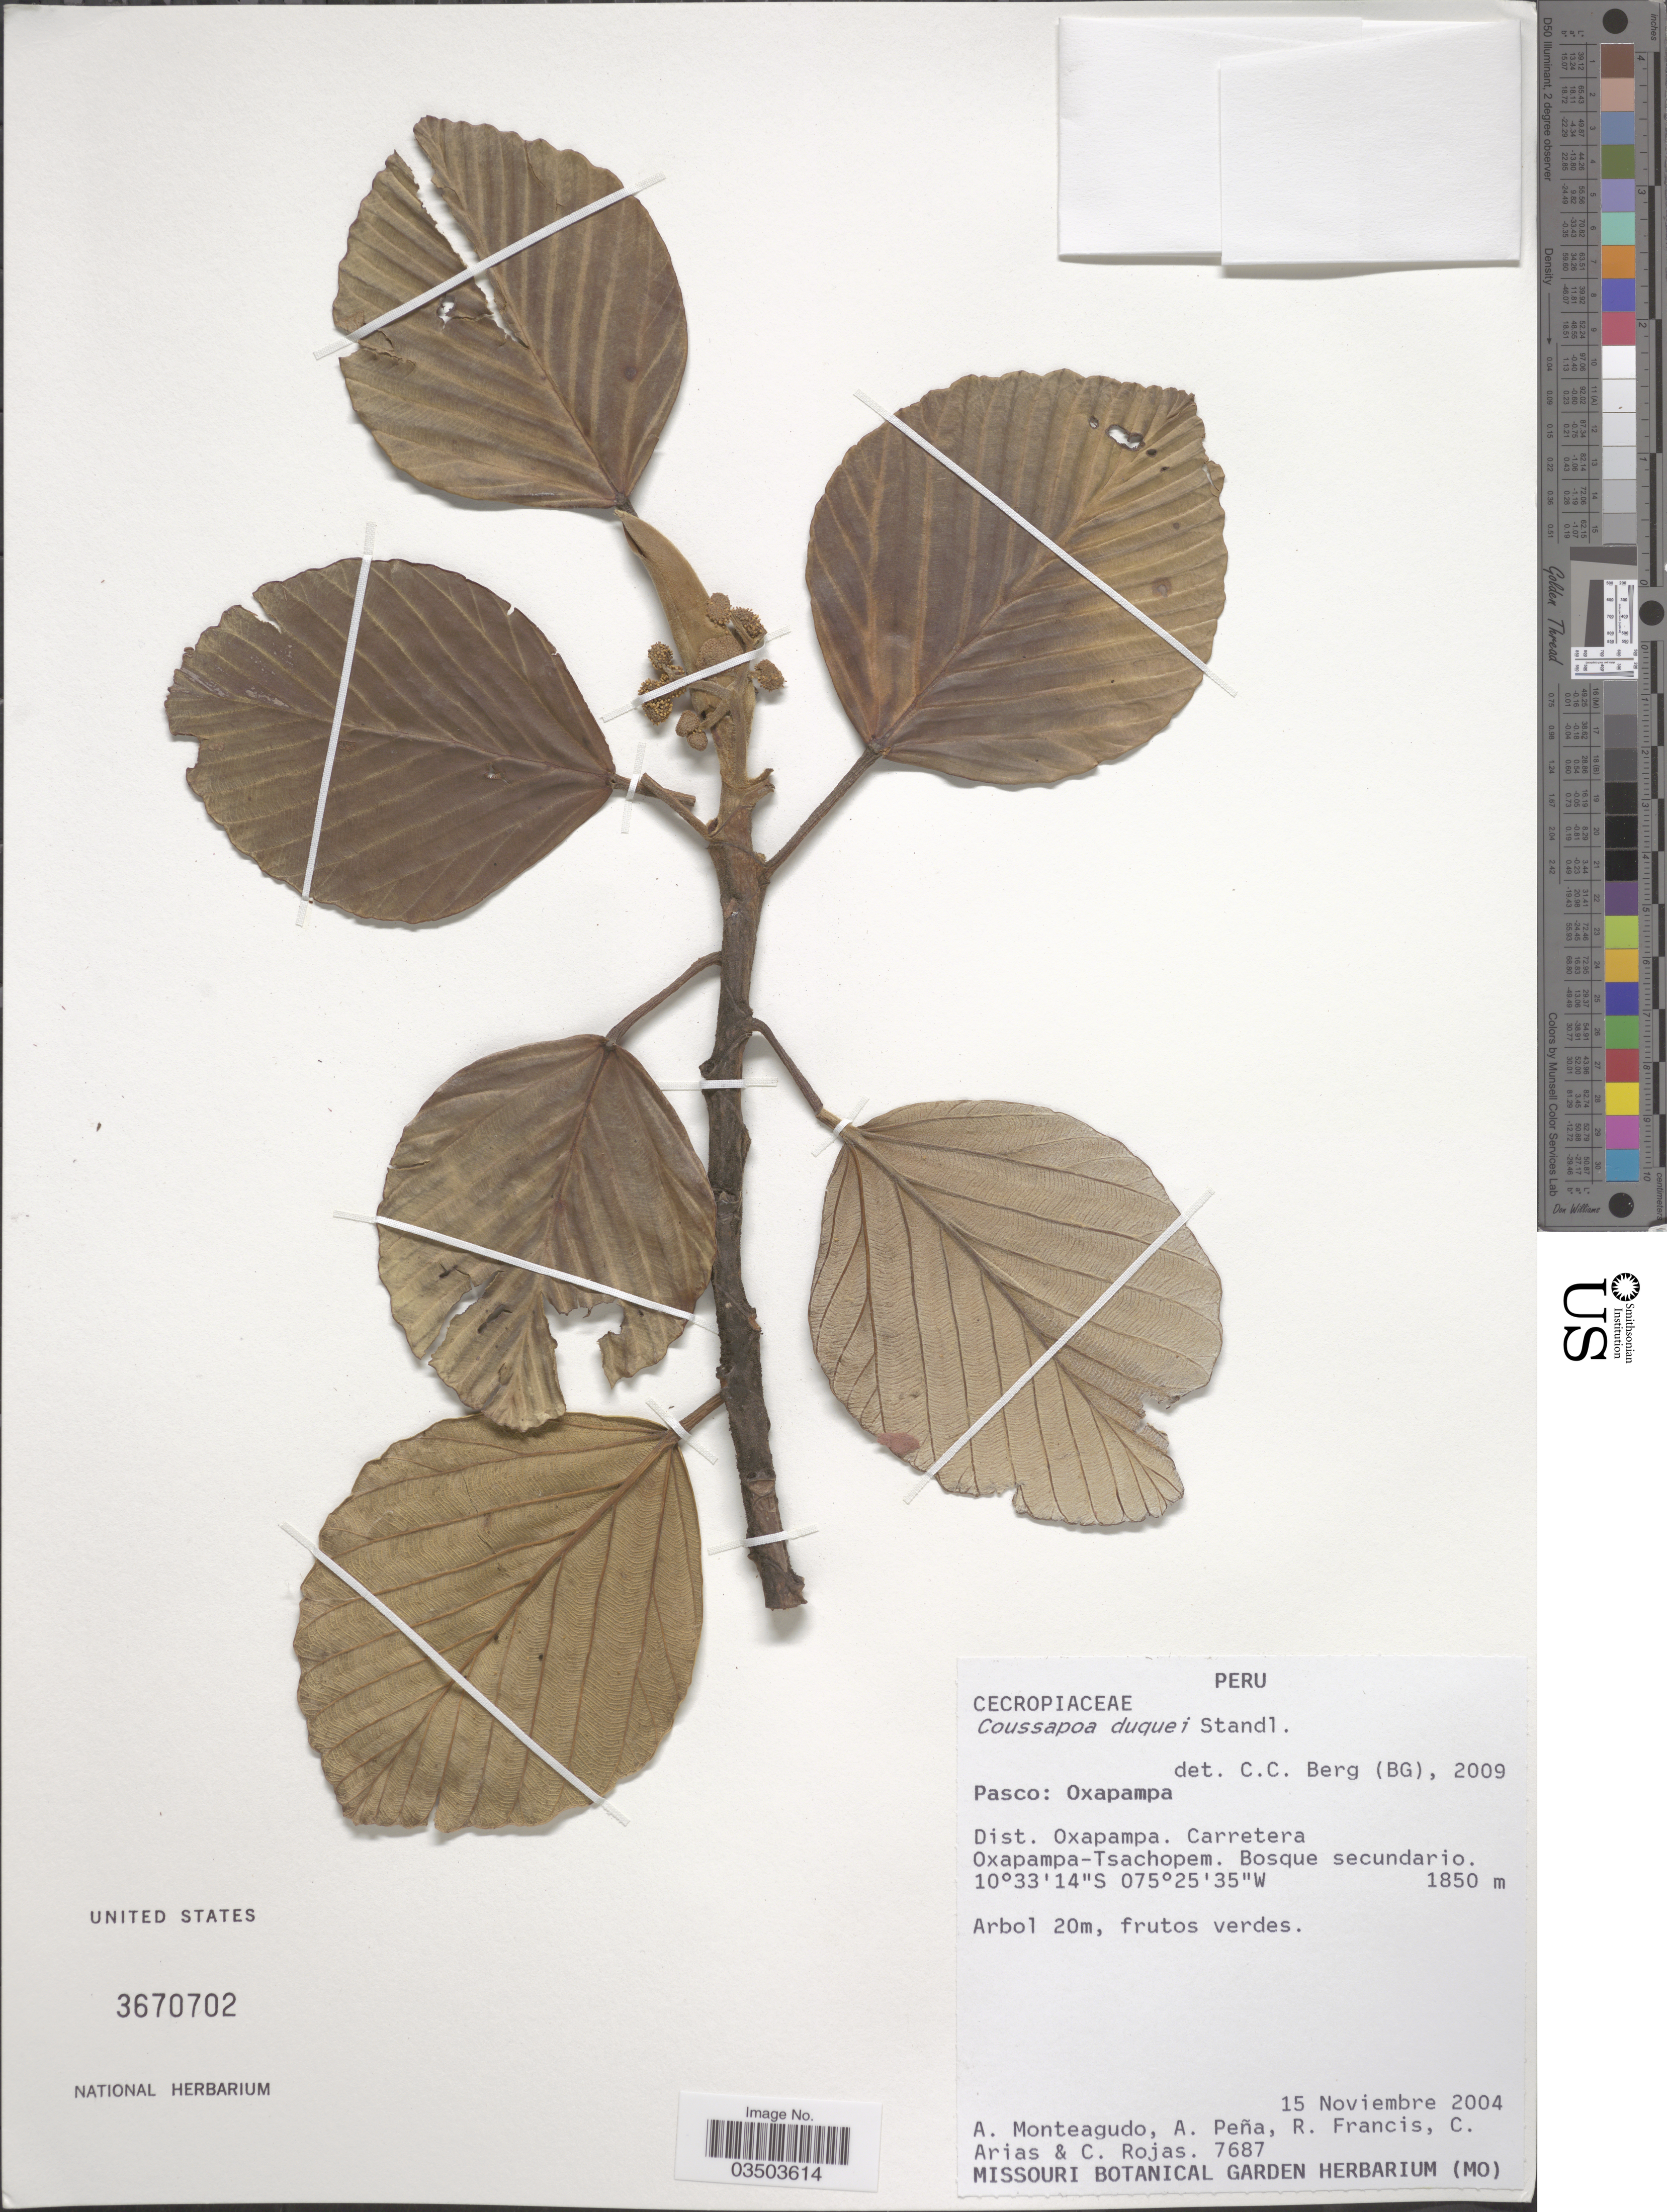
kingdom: Plantae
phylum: Tracheophyta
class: Magnoliopsida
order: Rosales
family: Urticaceae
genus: Coussapoa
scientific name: Coussapoa duquei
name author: Standl.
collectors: A. Monteagudo, A. Peña, R. Francis, C. Arias & C. Rojas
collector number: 7687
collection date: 2004-11-15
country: Peru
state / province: Pasco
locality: Oxapampa. Dist. Oxapampa. Carretera Oxapampa-Tsachopem.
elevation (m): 1850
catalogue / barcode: US 3670702